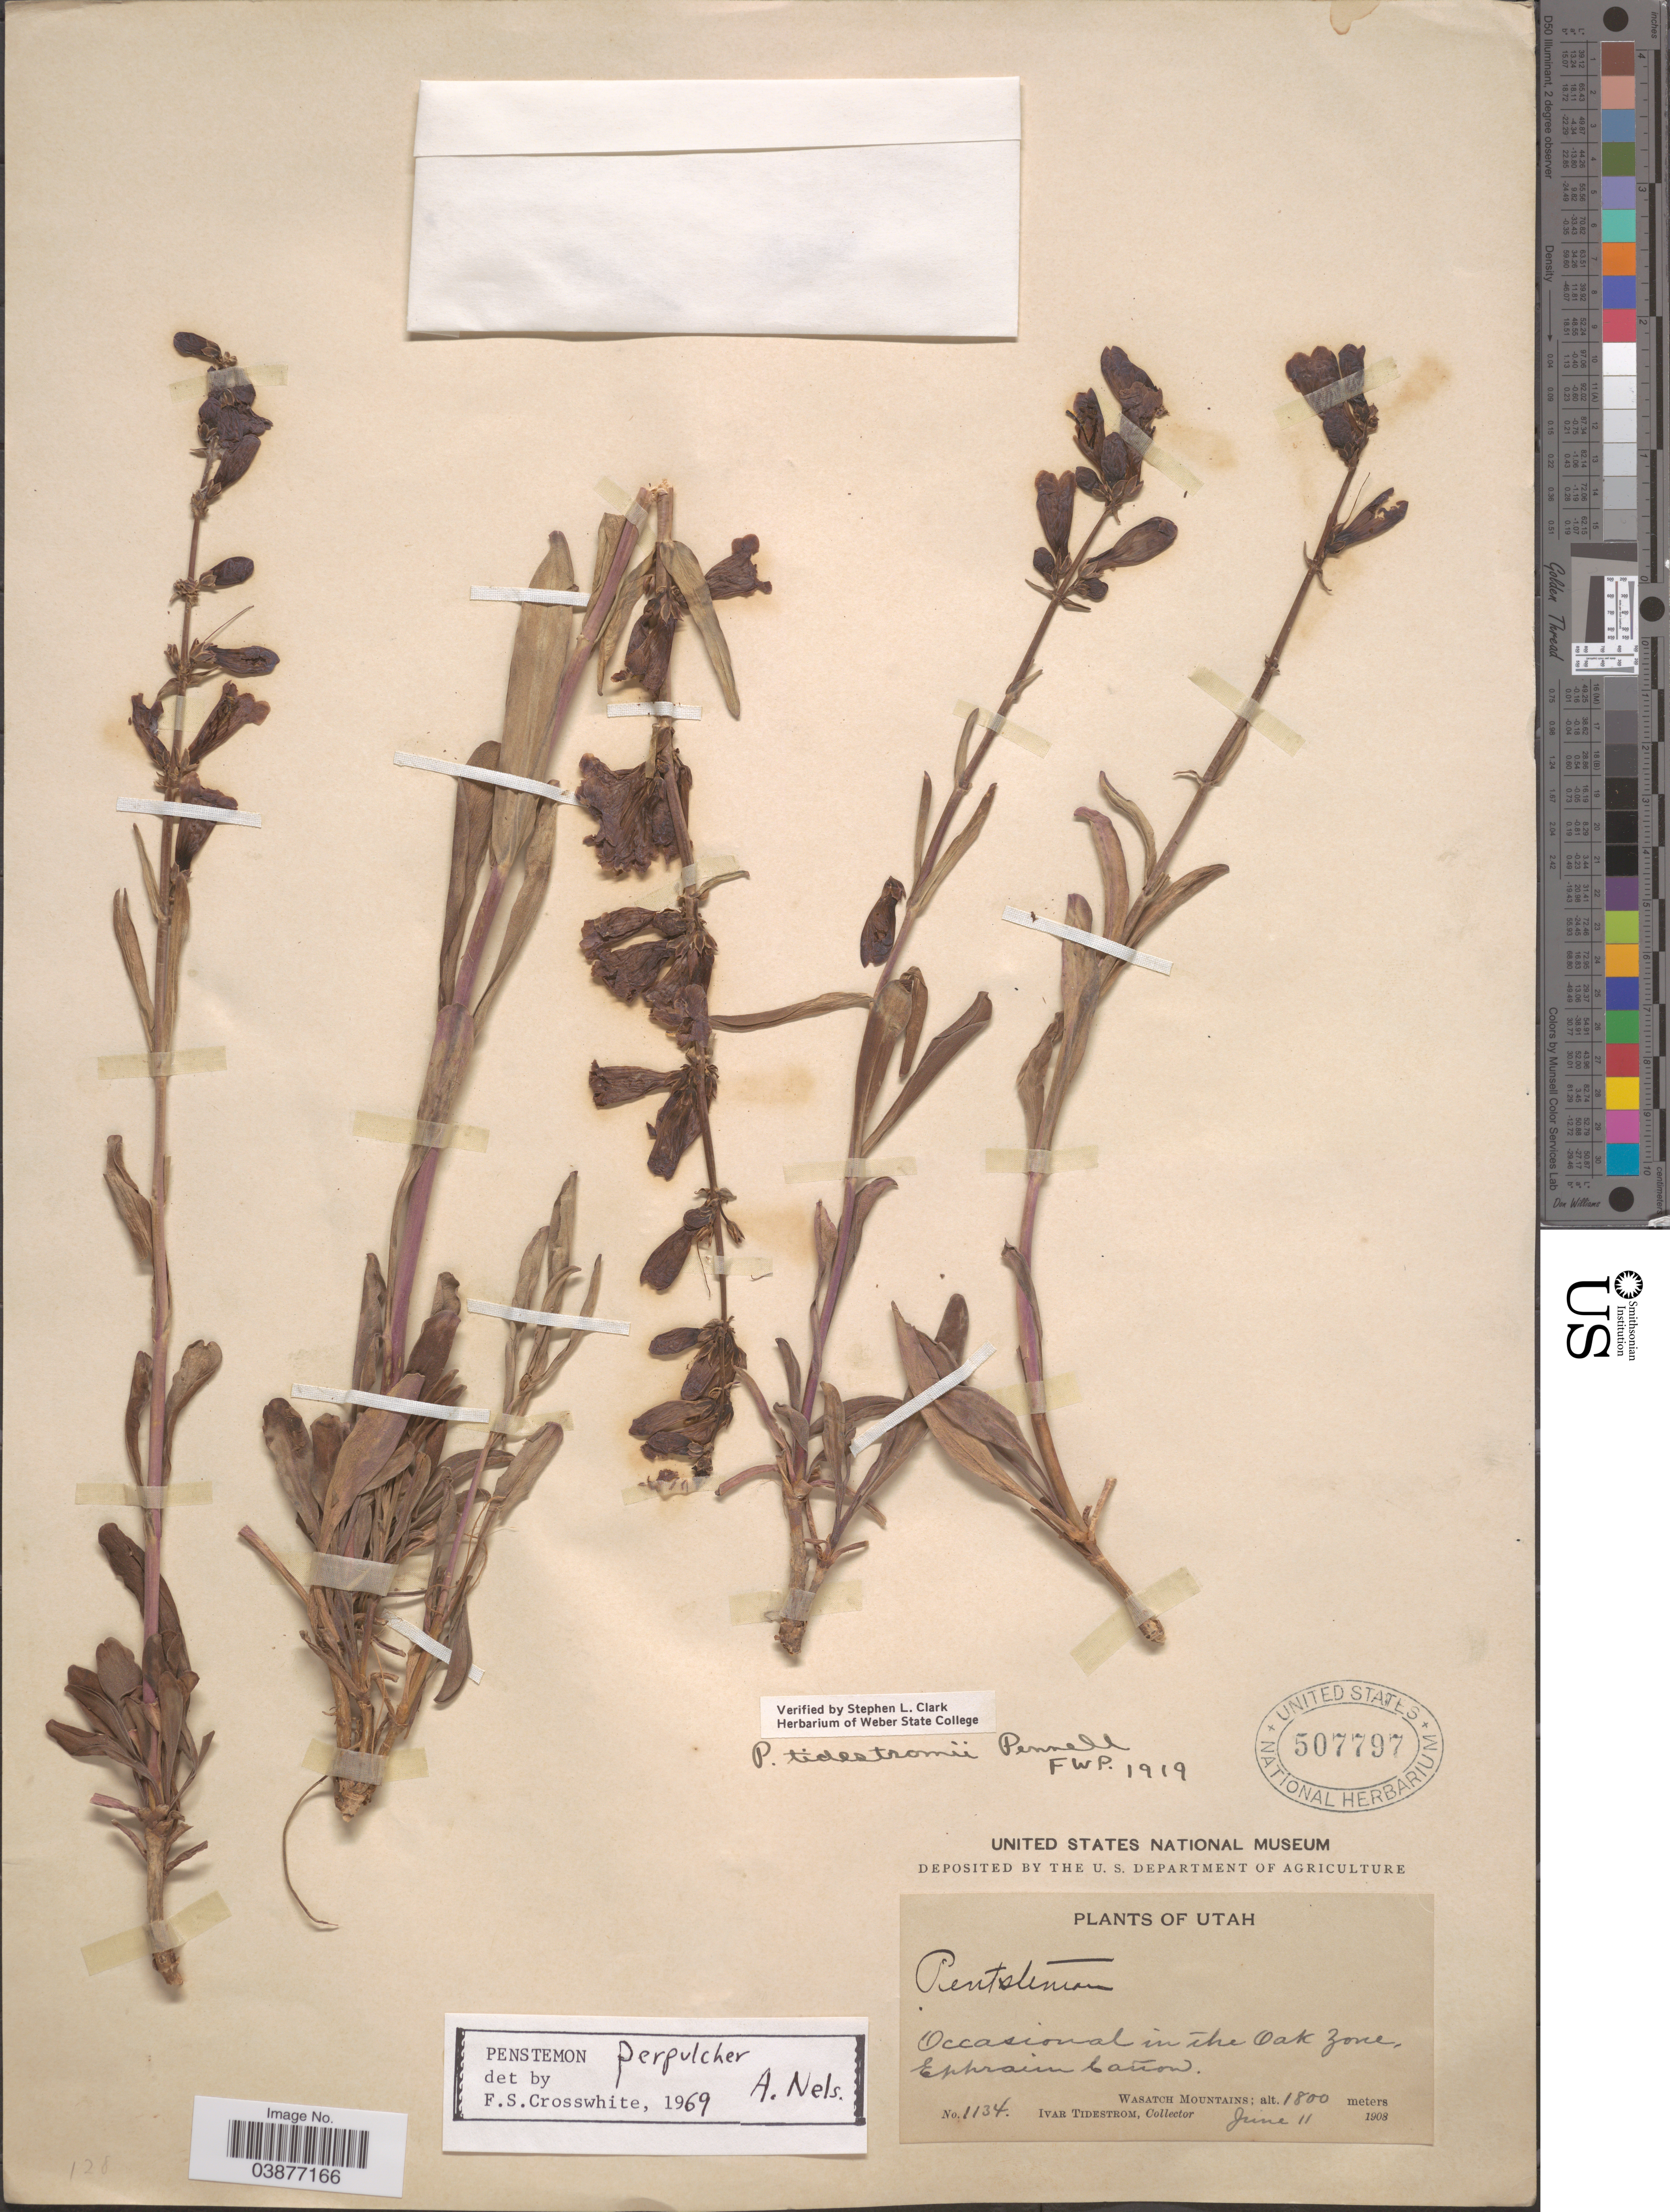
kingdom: Plantae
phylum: Tracheophyta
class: Magnoliopsida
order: Lamiales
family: Plantaginaceae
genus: Penstemon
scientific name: Penstemon perpulcher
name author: A. Nelson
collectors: I. F. Tidestrom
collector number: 1134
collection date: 1908-06-11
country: United States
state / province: Utah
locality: In the Oak Zone, Ephraim Cañon. Wasatch Mountains.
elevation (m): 1800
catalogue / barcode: US 507797